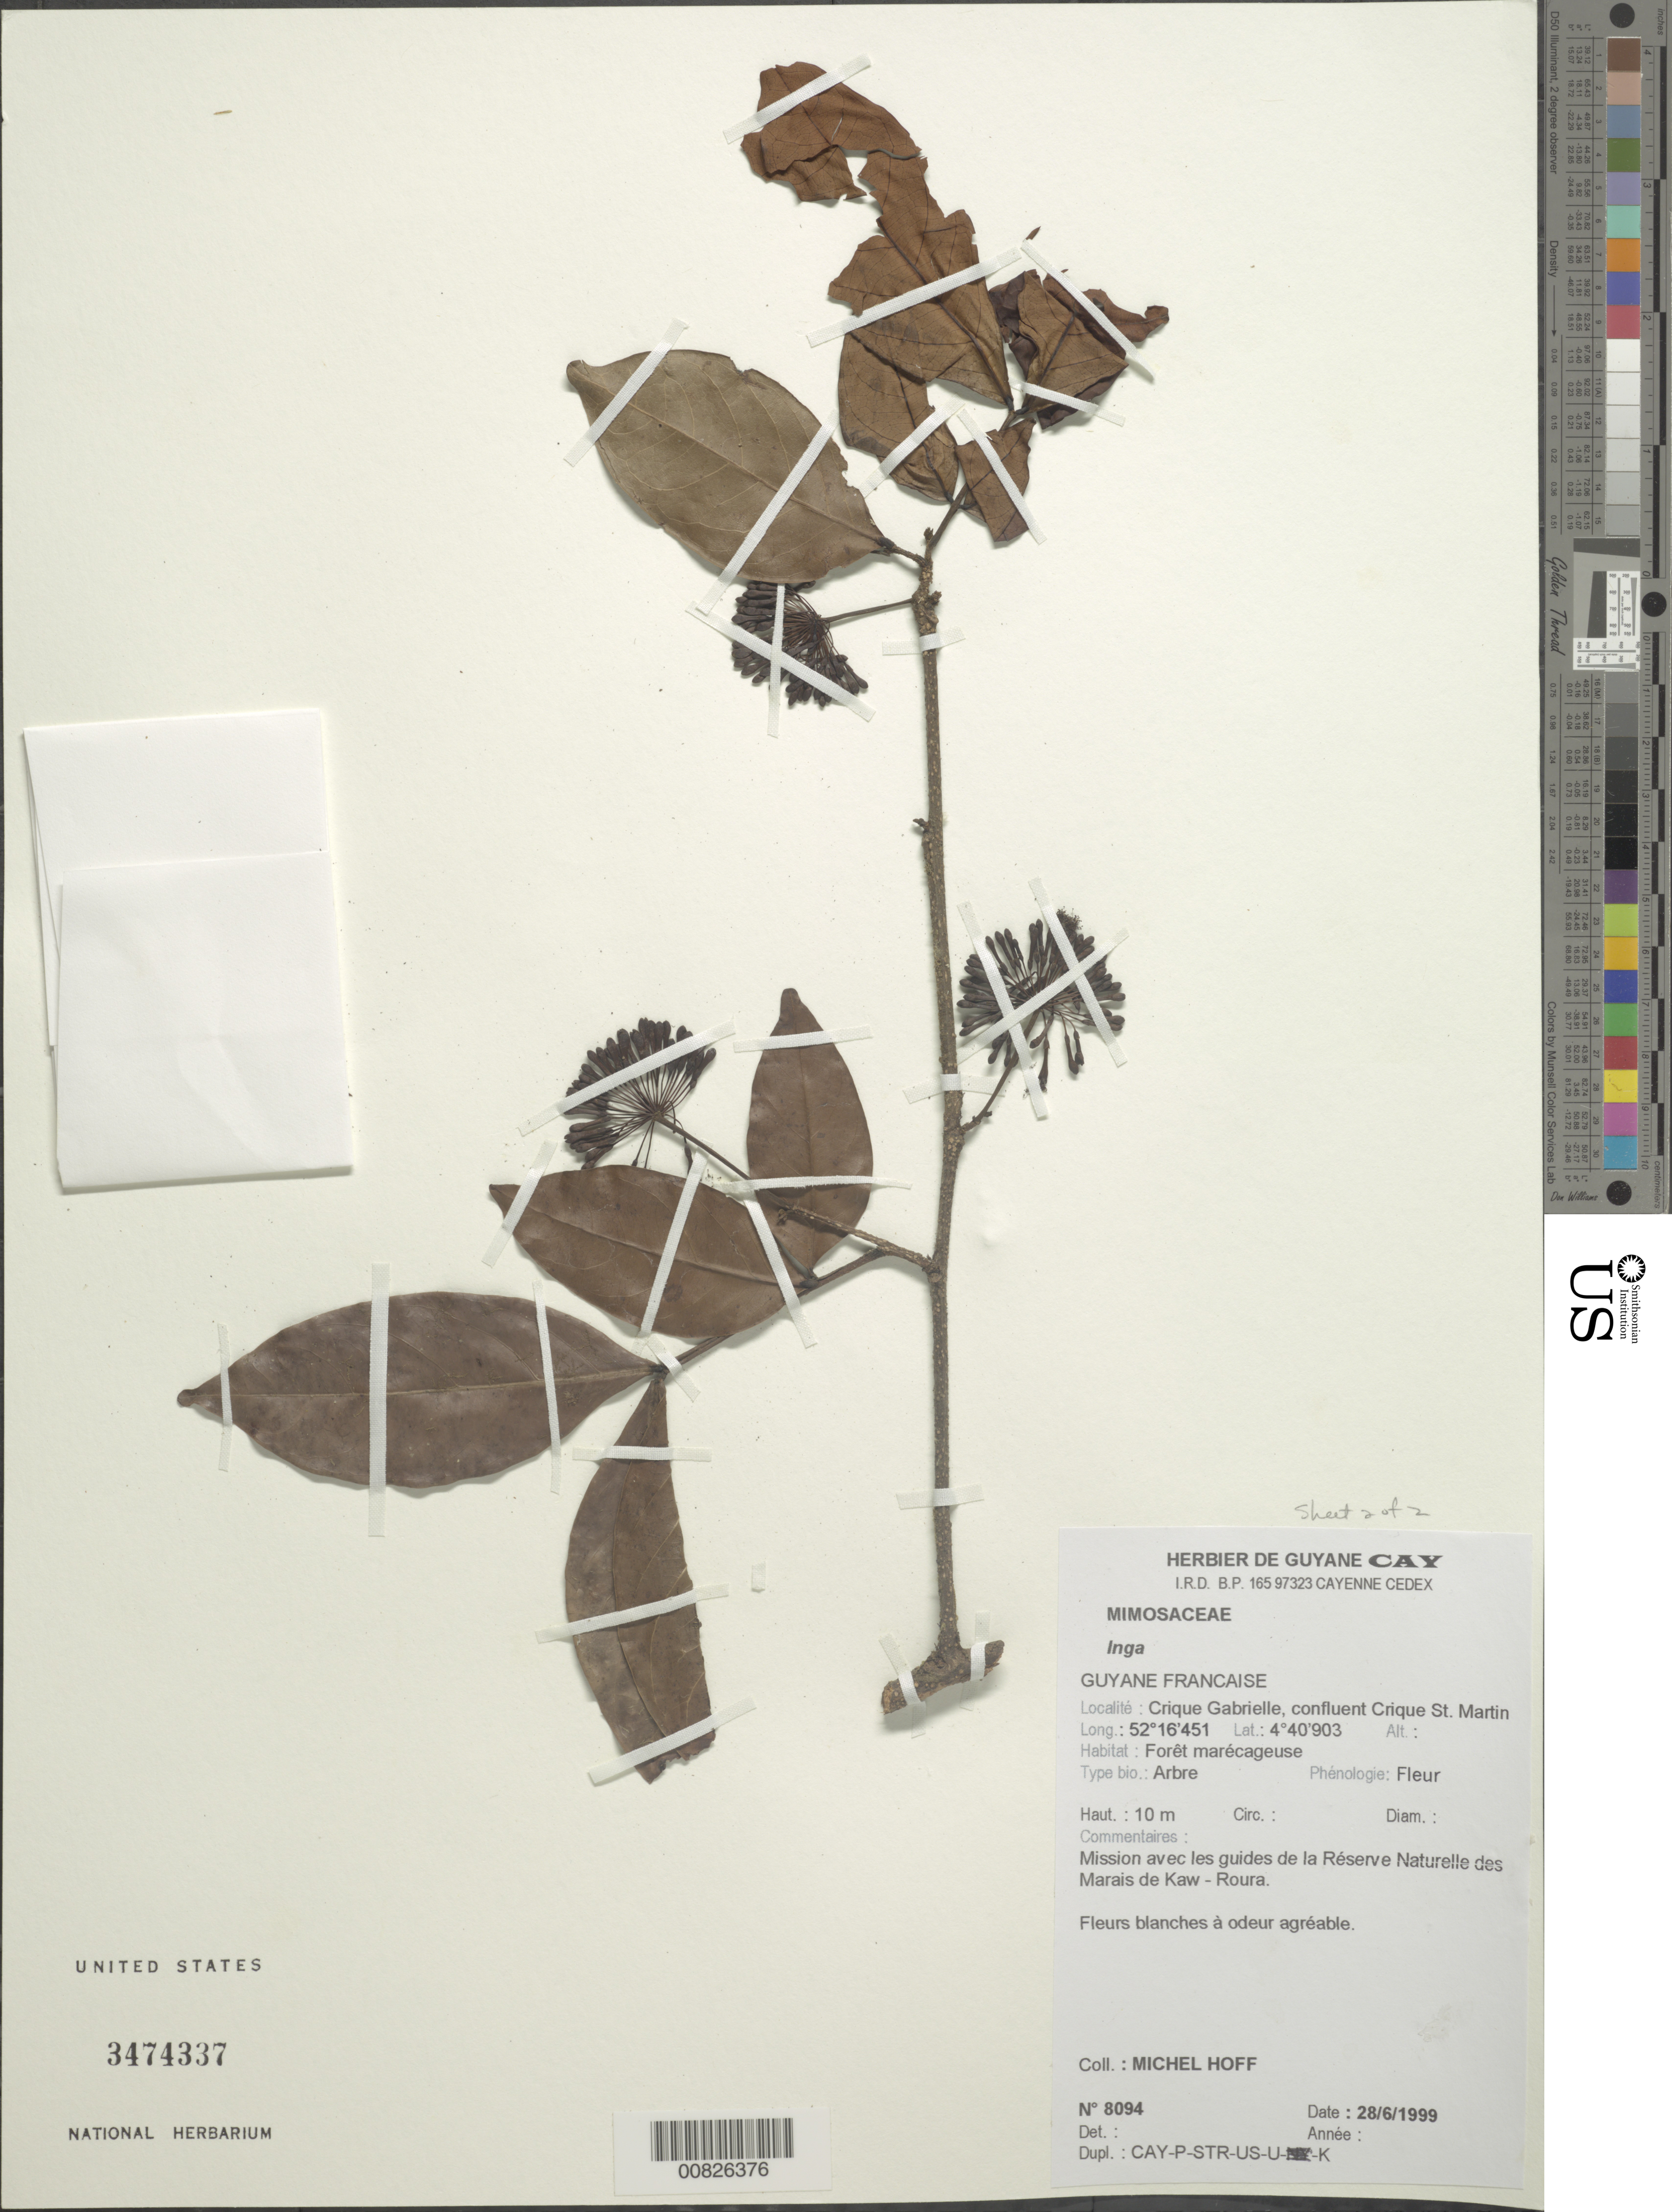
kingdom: Plantae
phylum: Tracheophyta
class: Magnoliopsida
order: Fabales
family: Fabaceae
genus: Inga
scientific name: Inga sp.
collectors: M. Hoff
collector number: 8094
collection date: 1999-06-28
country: French Guiana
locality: Crique Gabrielle, confluent Crique St. Martin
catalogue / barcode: US 3474337